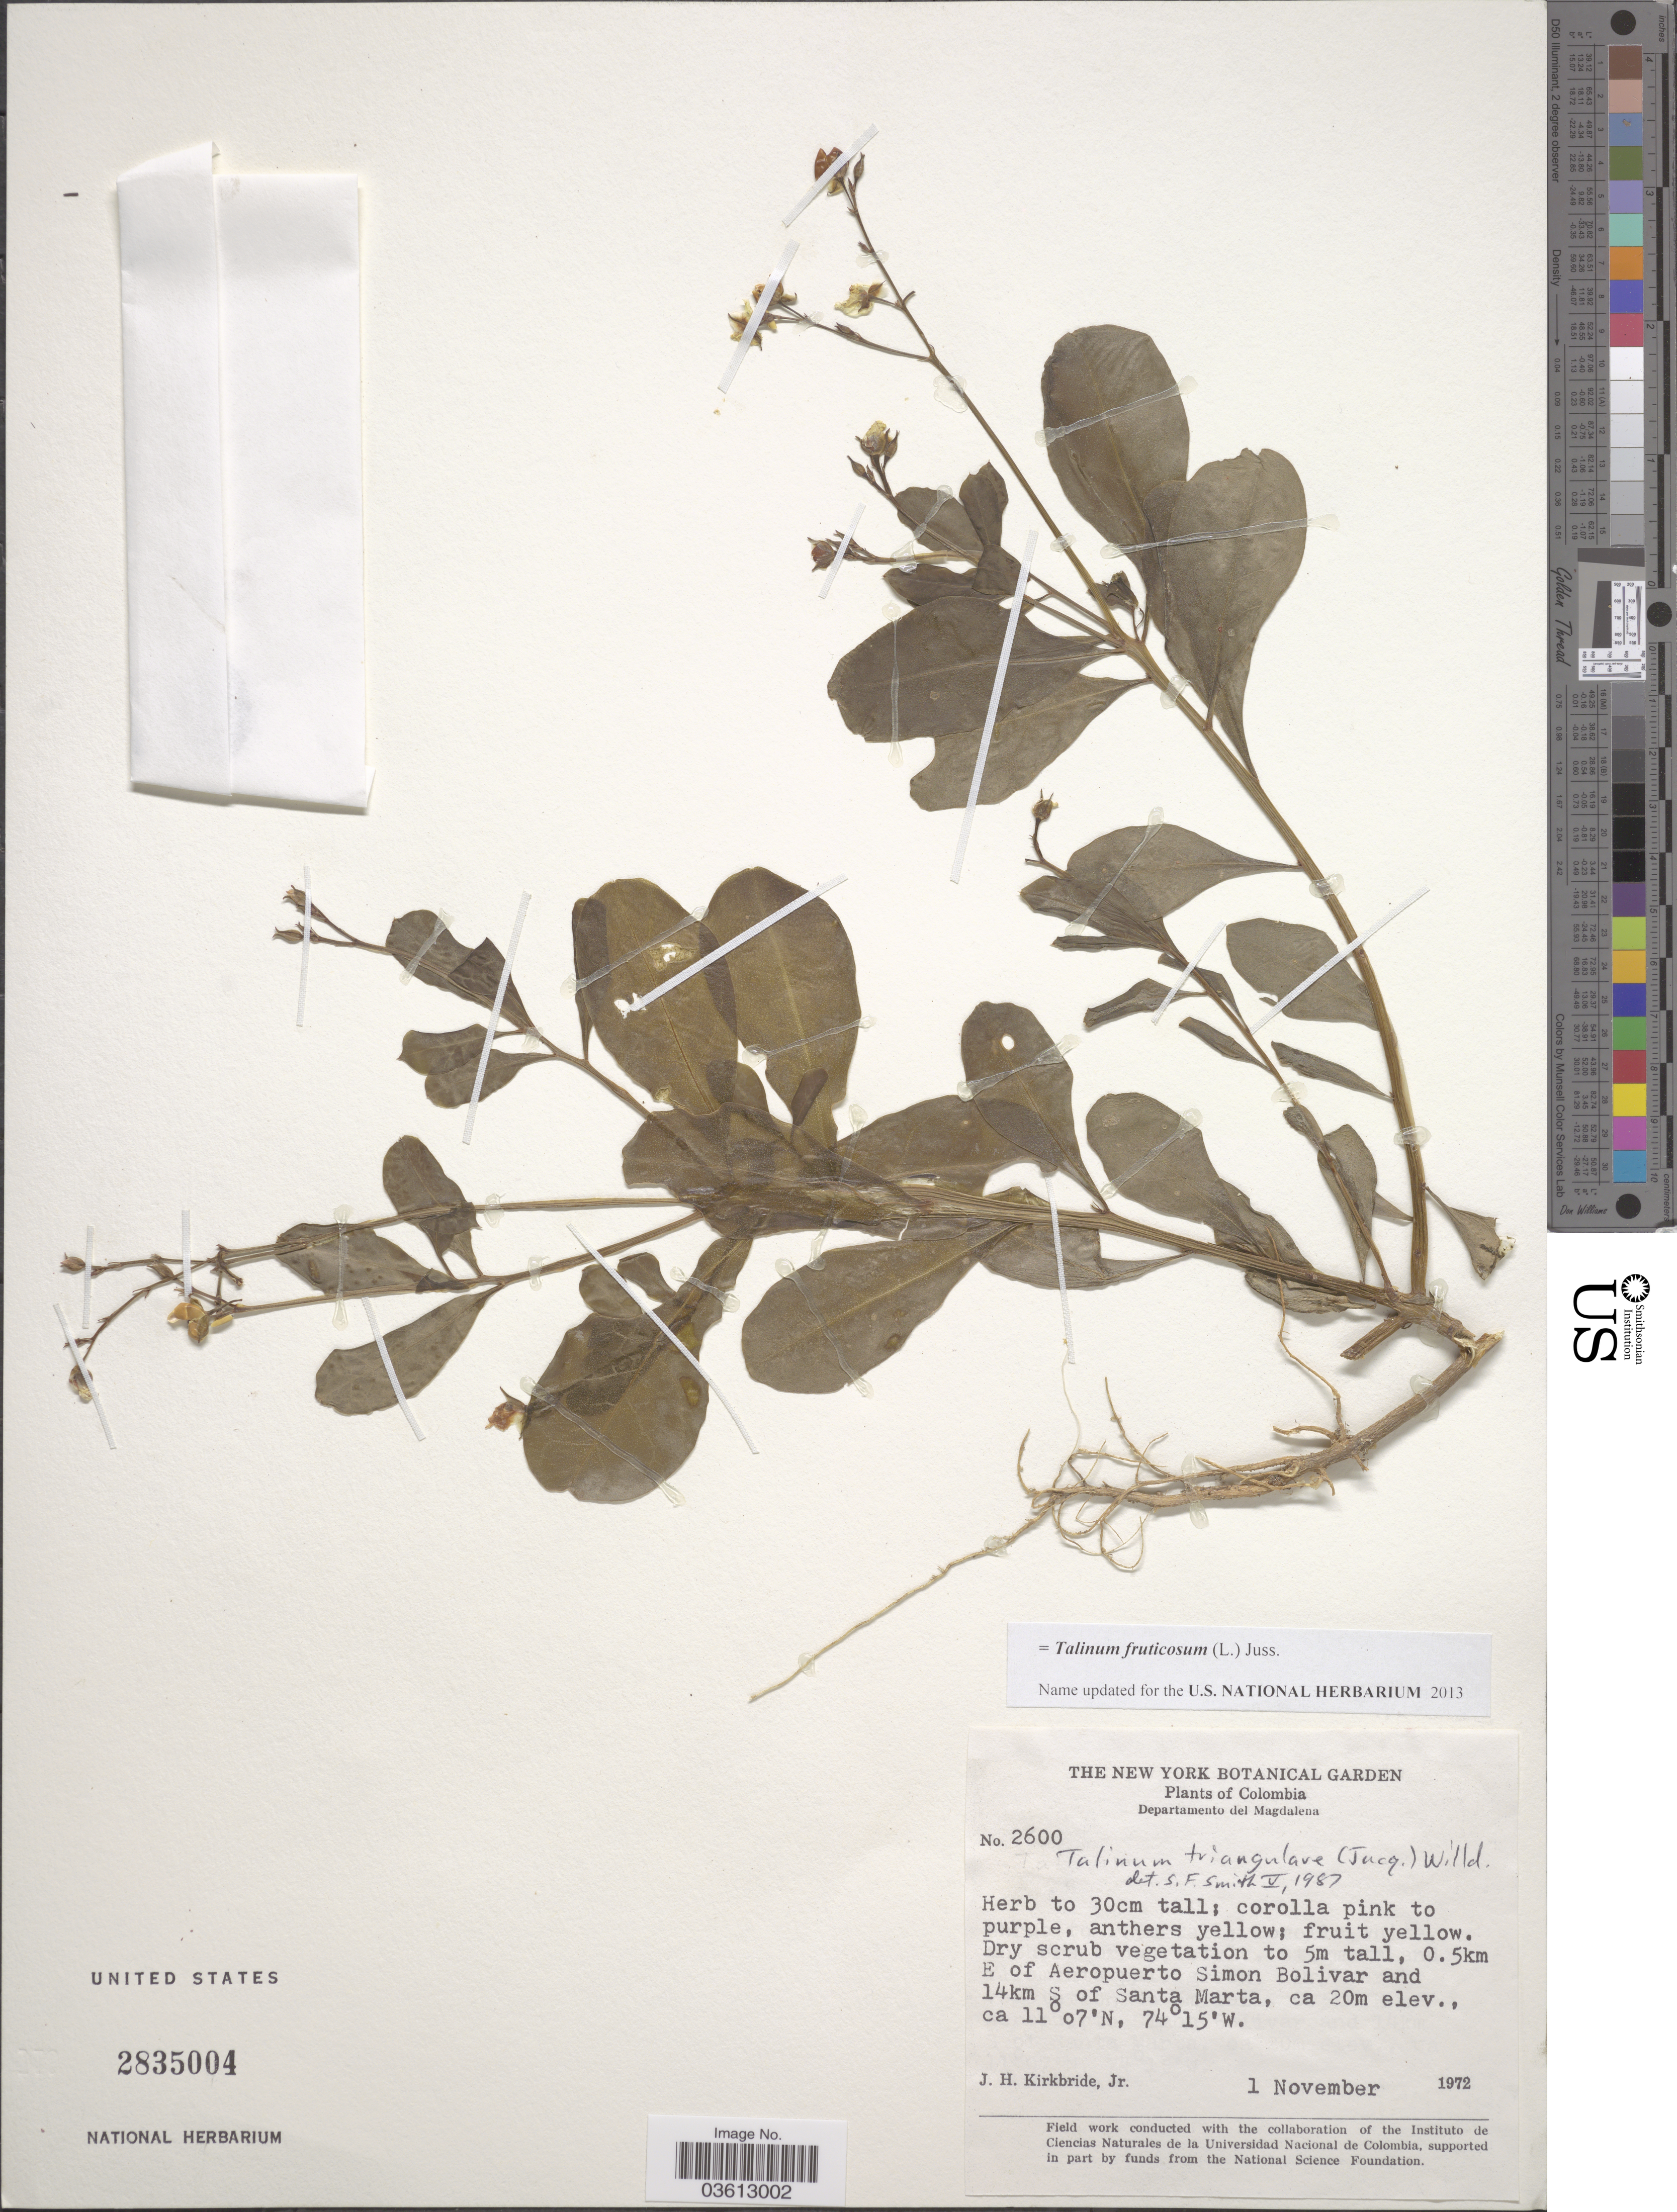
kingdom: Plantae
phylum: Tracheophyta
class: Magnoliopsida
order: Caryophyllales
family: Talinaceae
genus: Talinum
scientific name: Talinum fruticosum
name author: (L.) Juss.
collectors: J. H. Kirkbride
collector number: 2600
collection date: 1972-11-01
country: Colombia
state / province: Magdalena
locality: Departamento del Magdalena. 0.5 km E of Aeropuerto Simon Bolivar and 14km S of Santa Marta.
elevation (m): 20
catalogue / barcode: US 2835004